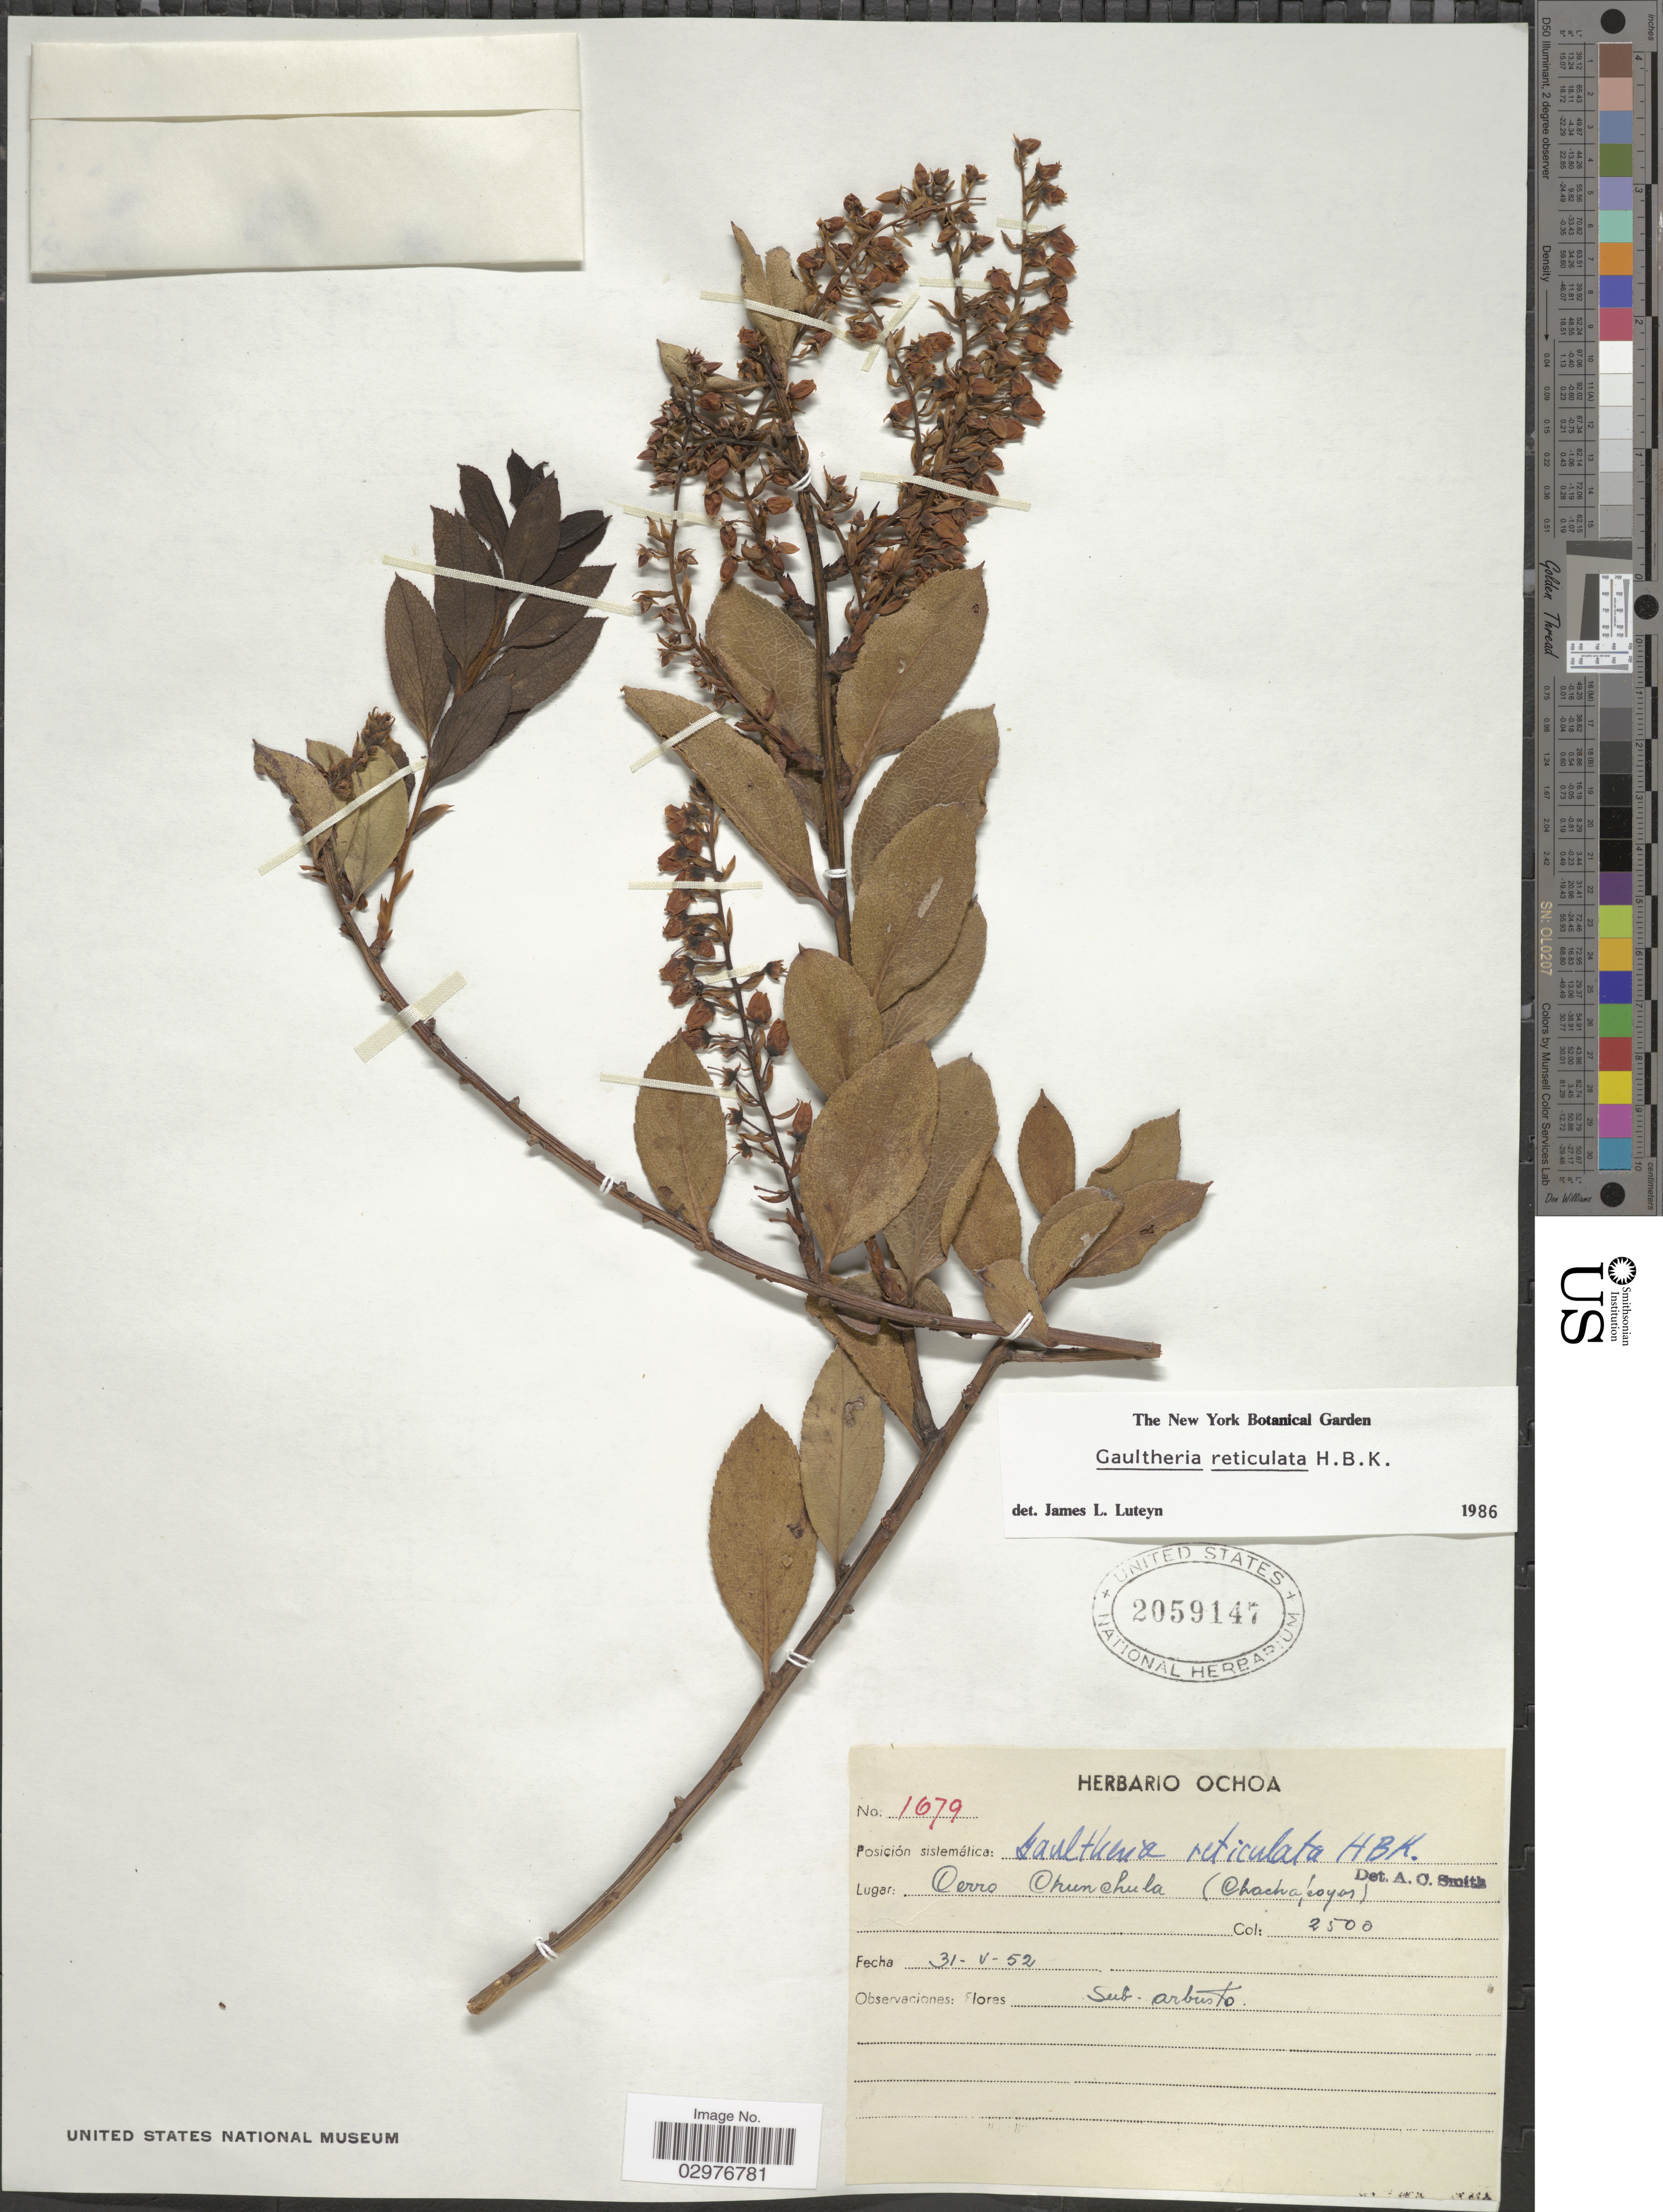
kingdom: Plantae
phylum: Tracheophyta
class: Magnoliopsida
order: Ericales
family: Ericaceae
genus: Gaultheria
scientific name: Gaultheria reticulata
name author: Kunth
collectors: ex herb. Ochoa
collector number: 1679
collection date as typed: Transcribed d/m/y: 31/5/52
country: Peru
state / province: Amazonas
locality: Cerro Chunchula (Chachapoyas).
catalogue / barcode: US 2059147